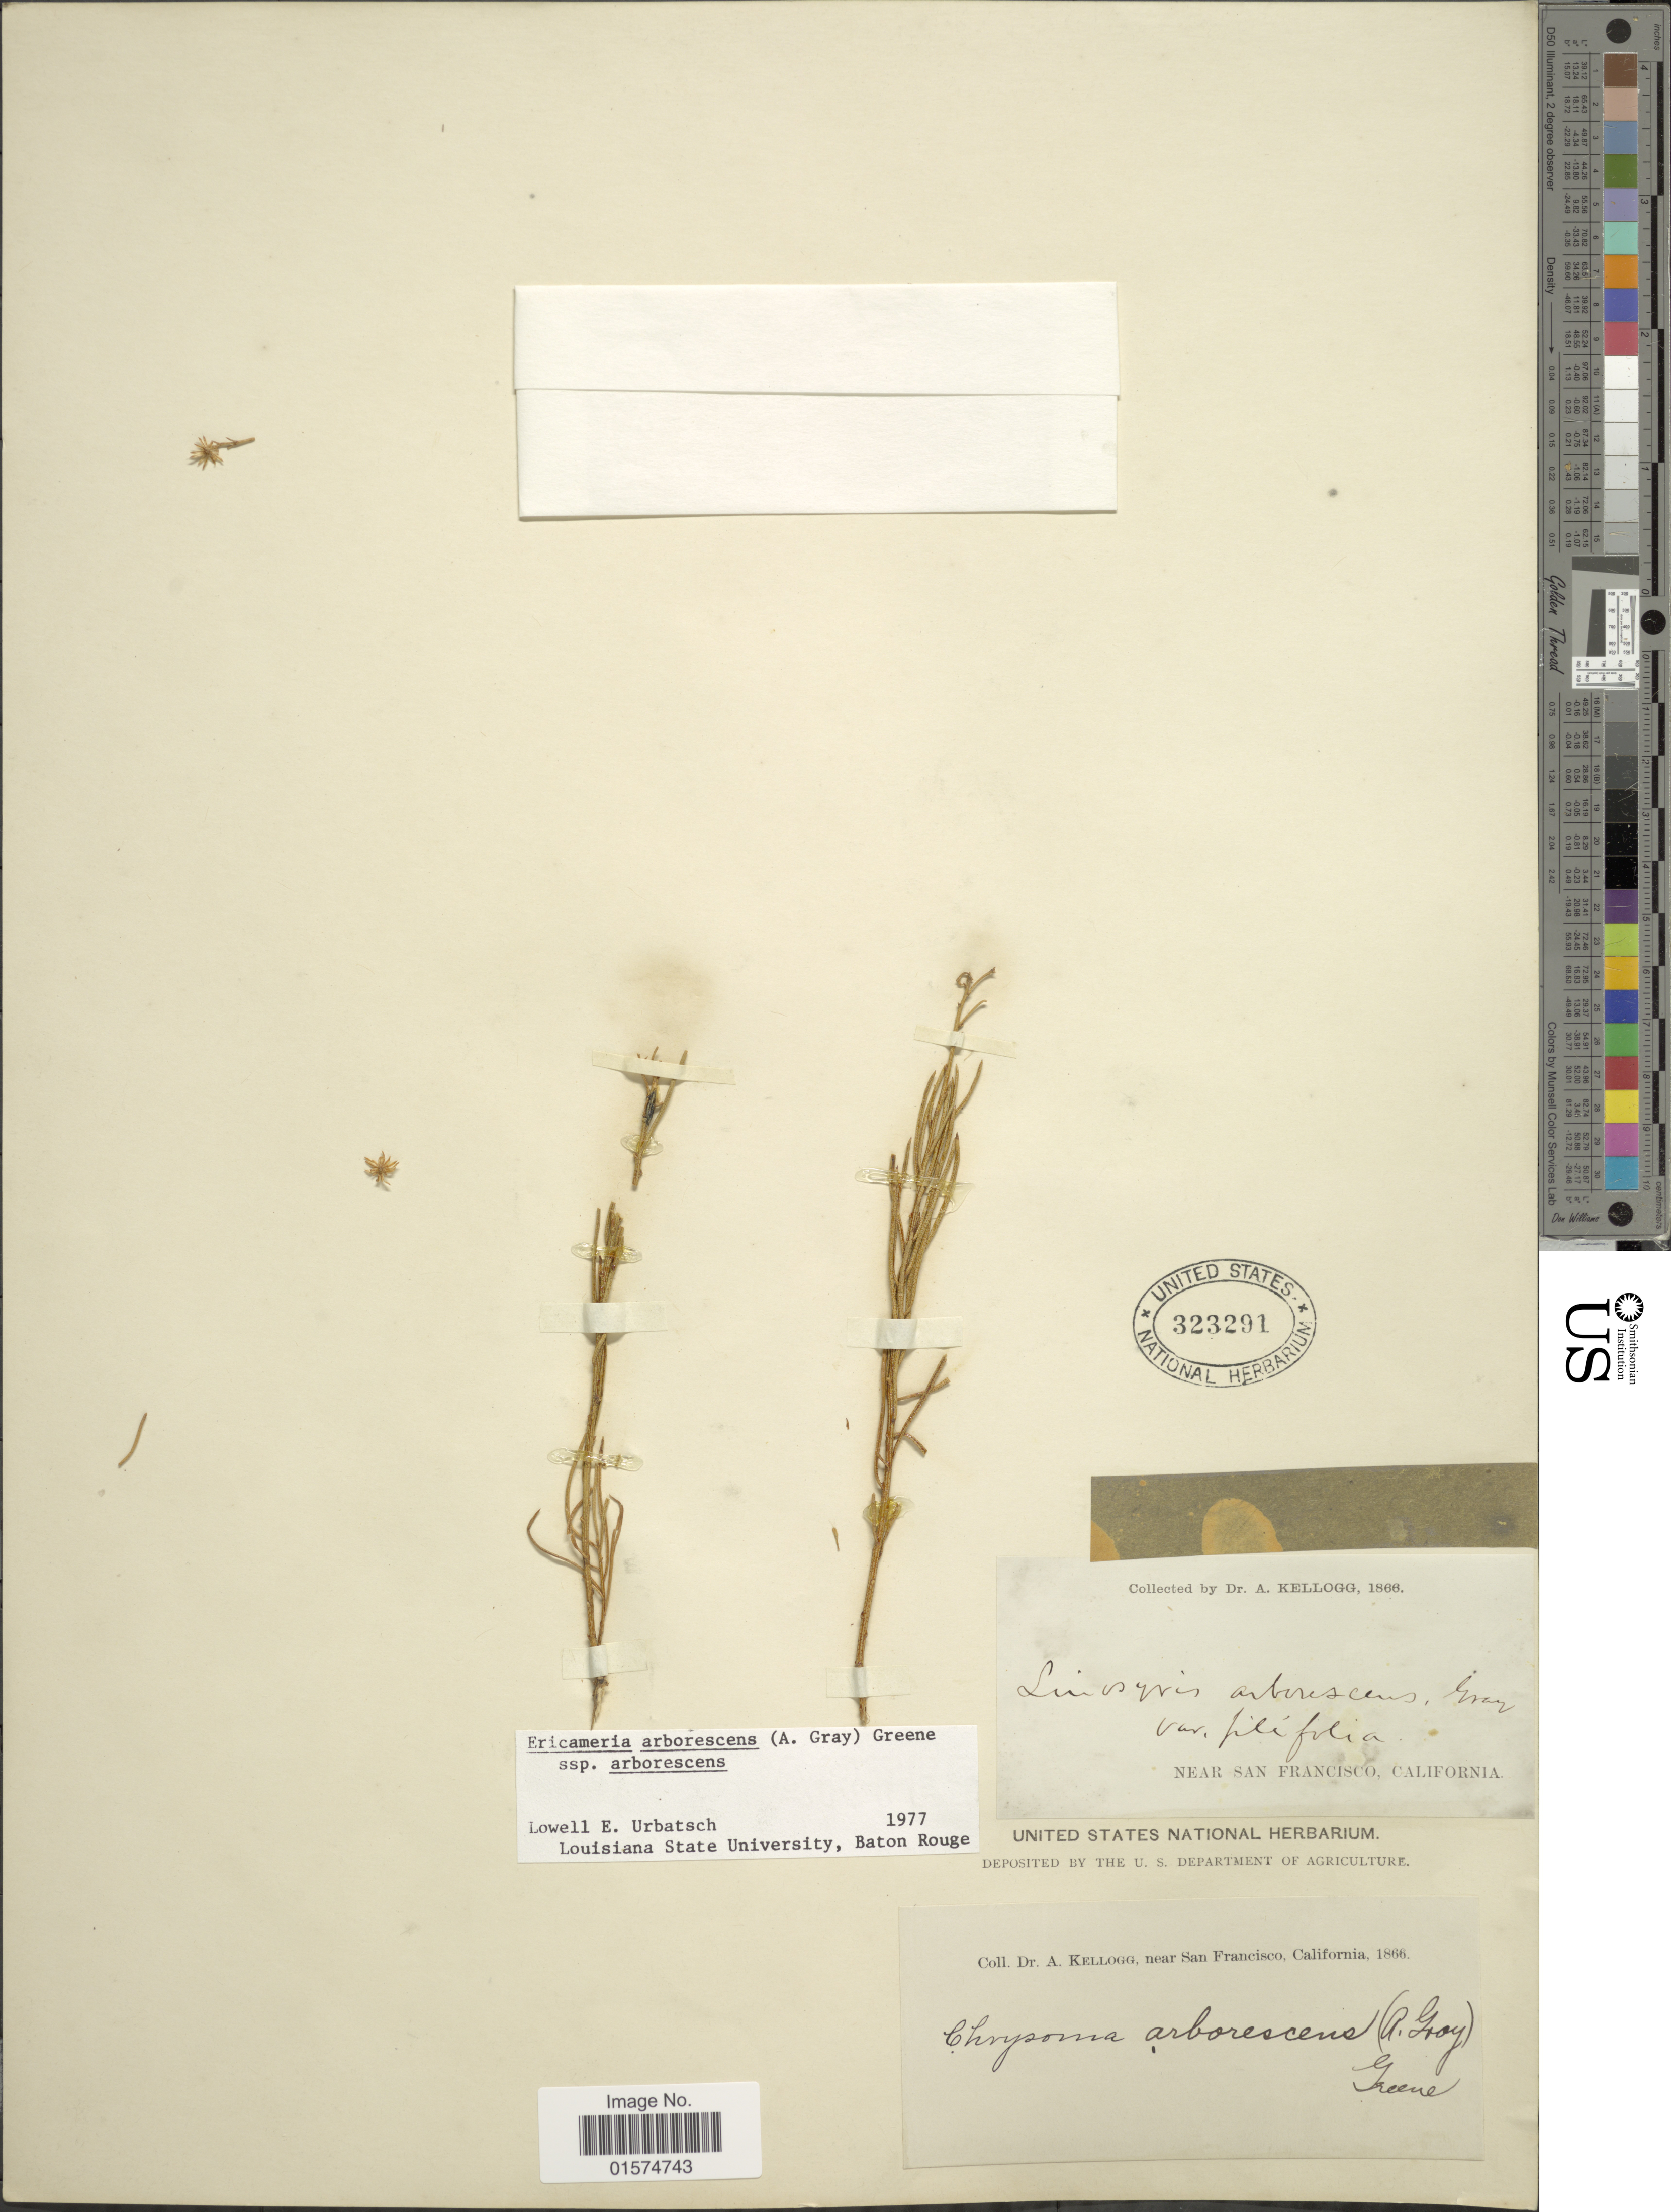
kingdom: Plantae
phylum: Tracheophyta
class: Magnoliopsida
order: Asterales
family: Asteraceae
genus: Ericameria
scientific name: Ericameria arborescens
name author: (A. Gray) Greene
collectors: A. Kellogg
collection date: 1866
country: United States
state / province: California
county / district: San Francisco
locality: Near San Francisco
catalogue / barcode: US 323291